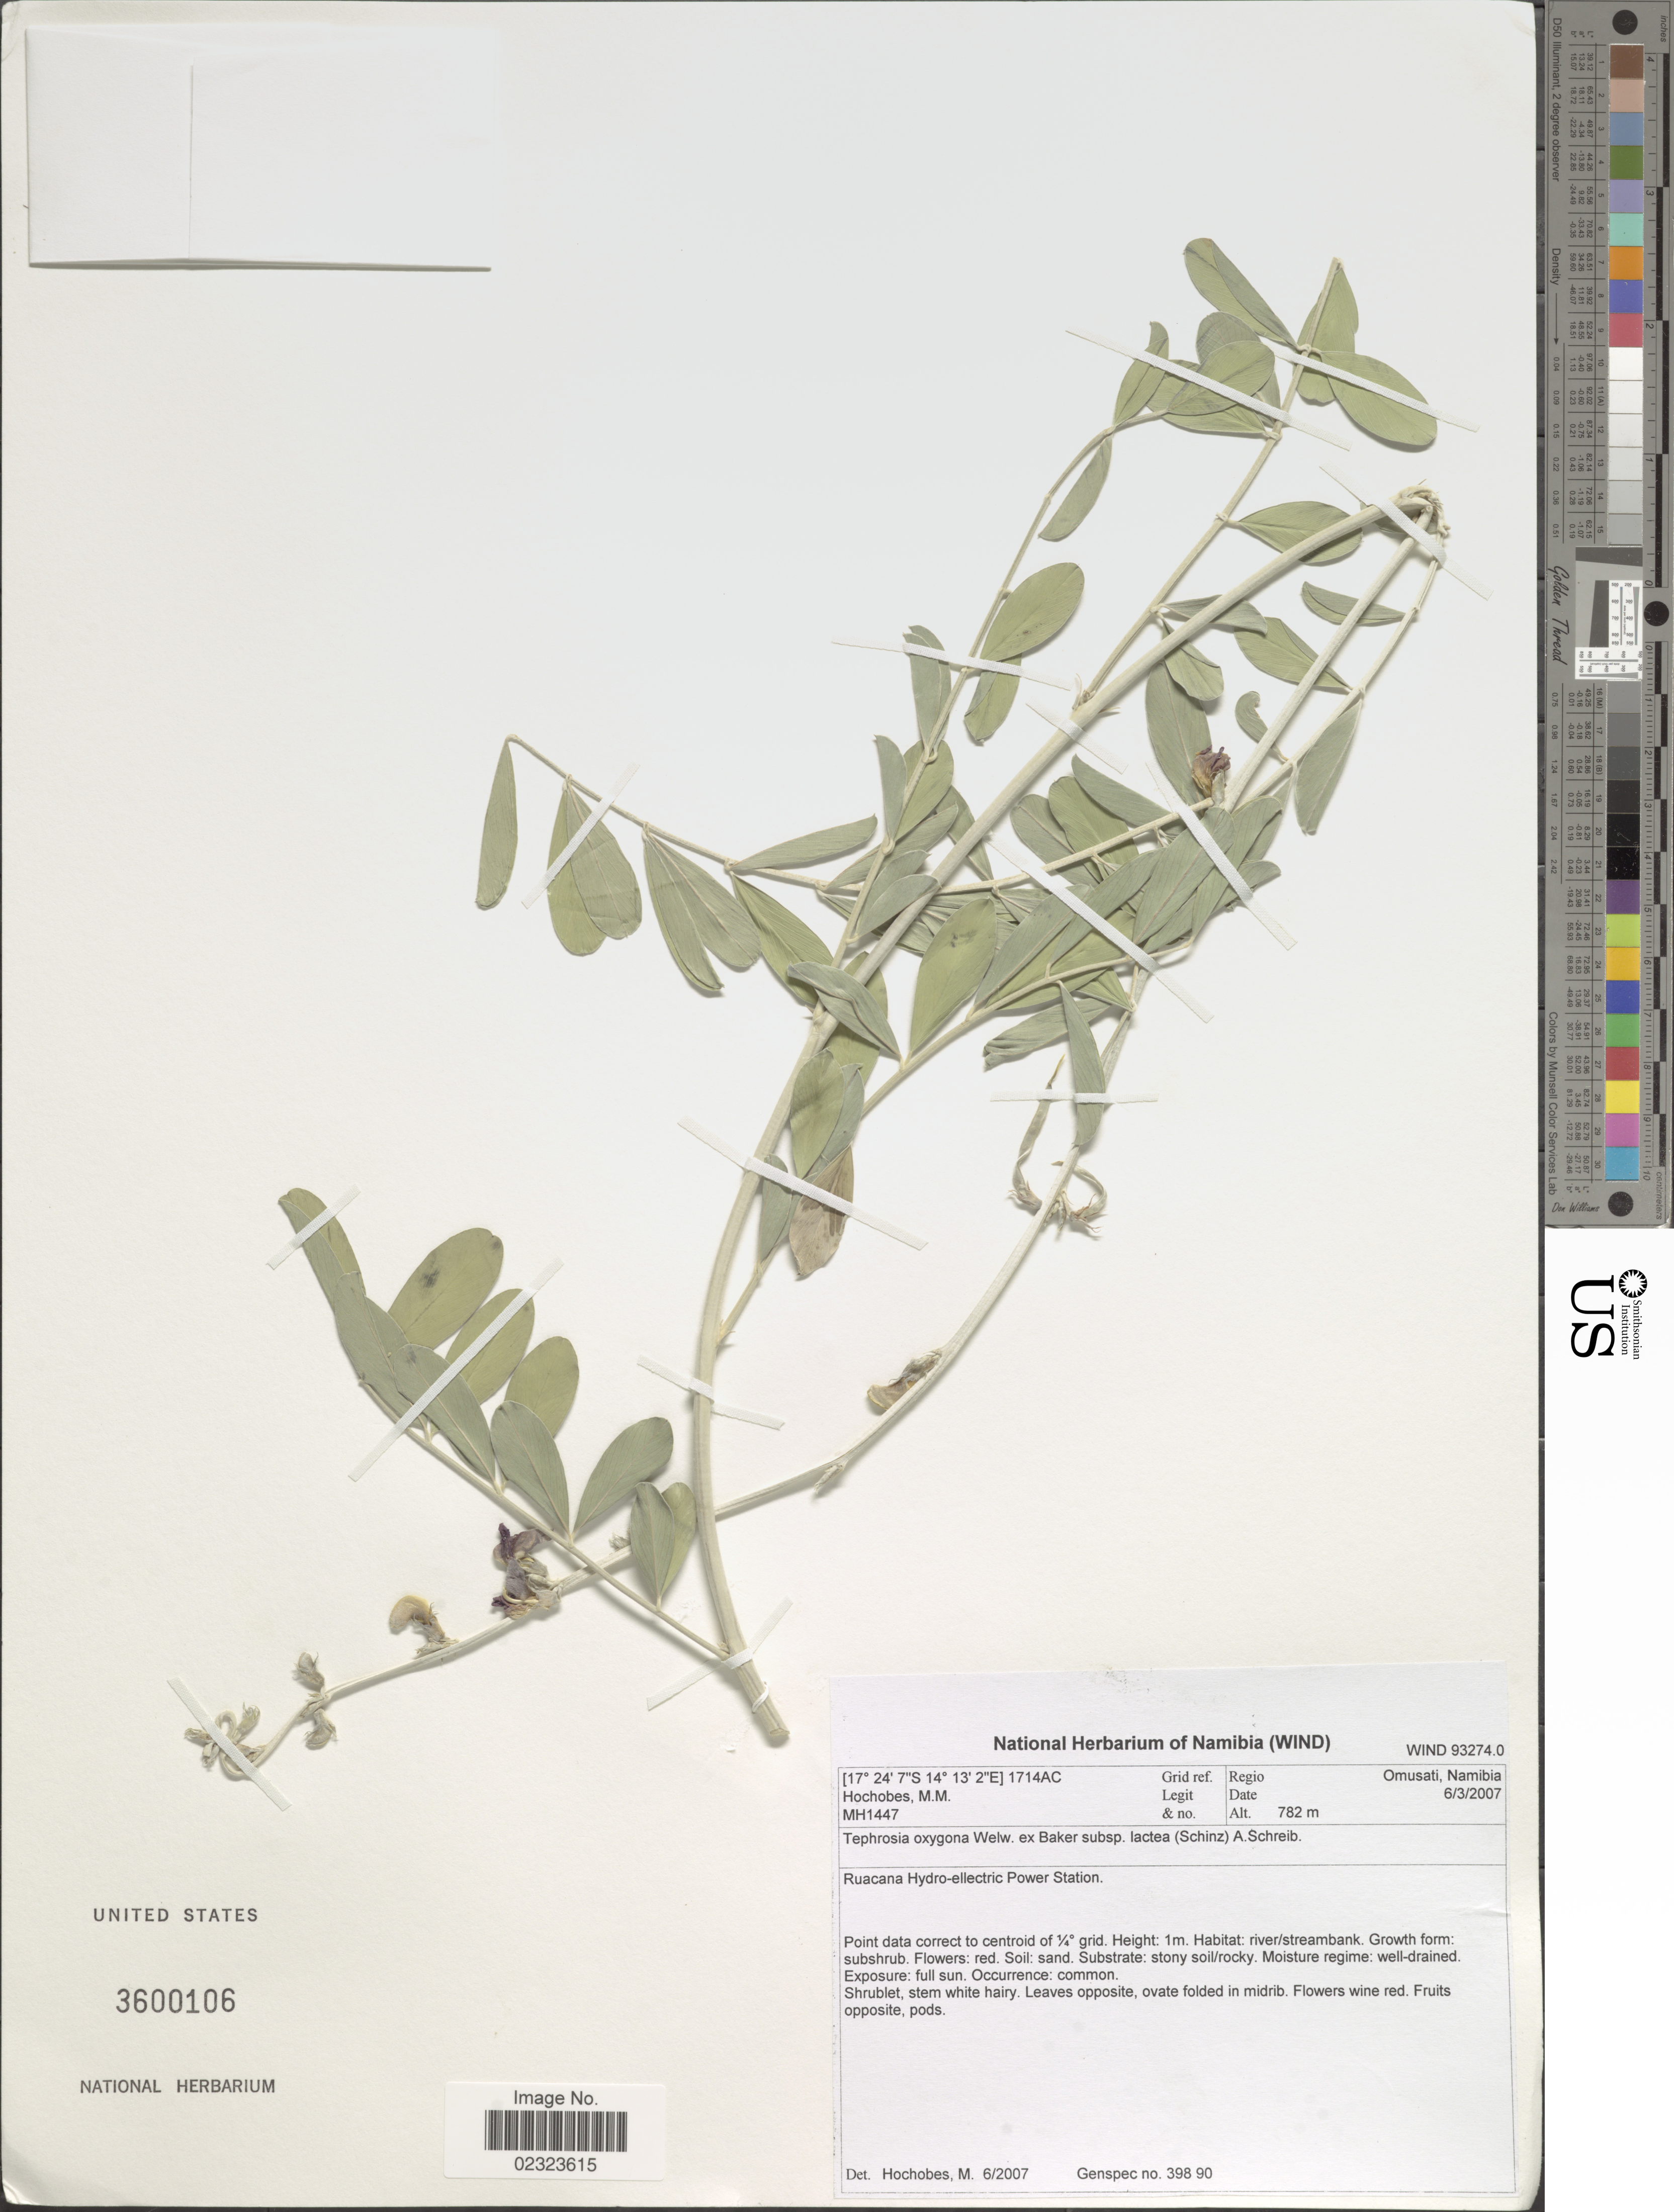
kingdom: Plantae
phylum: Tracheophyta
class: Magnoliopsida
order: Fabales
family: Fabaceae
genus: Tephrosia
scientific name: Tephrosia oxygona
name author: Welw. ex Baker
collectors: M. Hochobes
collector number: MH1447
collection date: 2007-03-06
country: Namibia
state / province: Omusati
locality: Ruacana Hydro-ellectric Power Station.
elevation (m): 782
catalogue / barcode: US 3600106